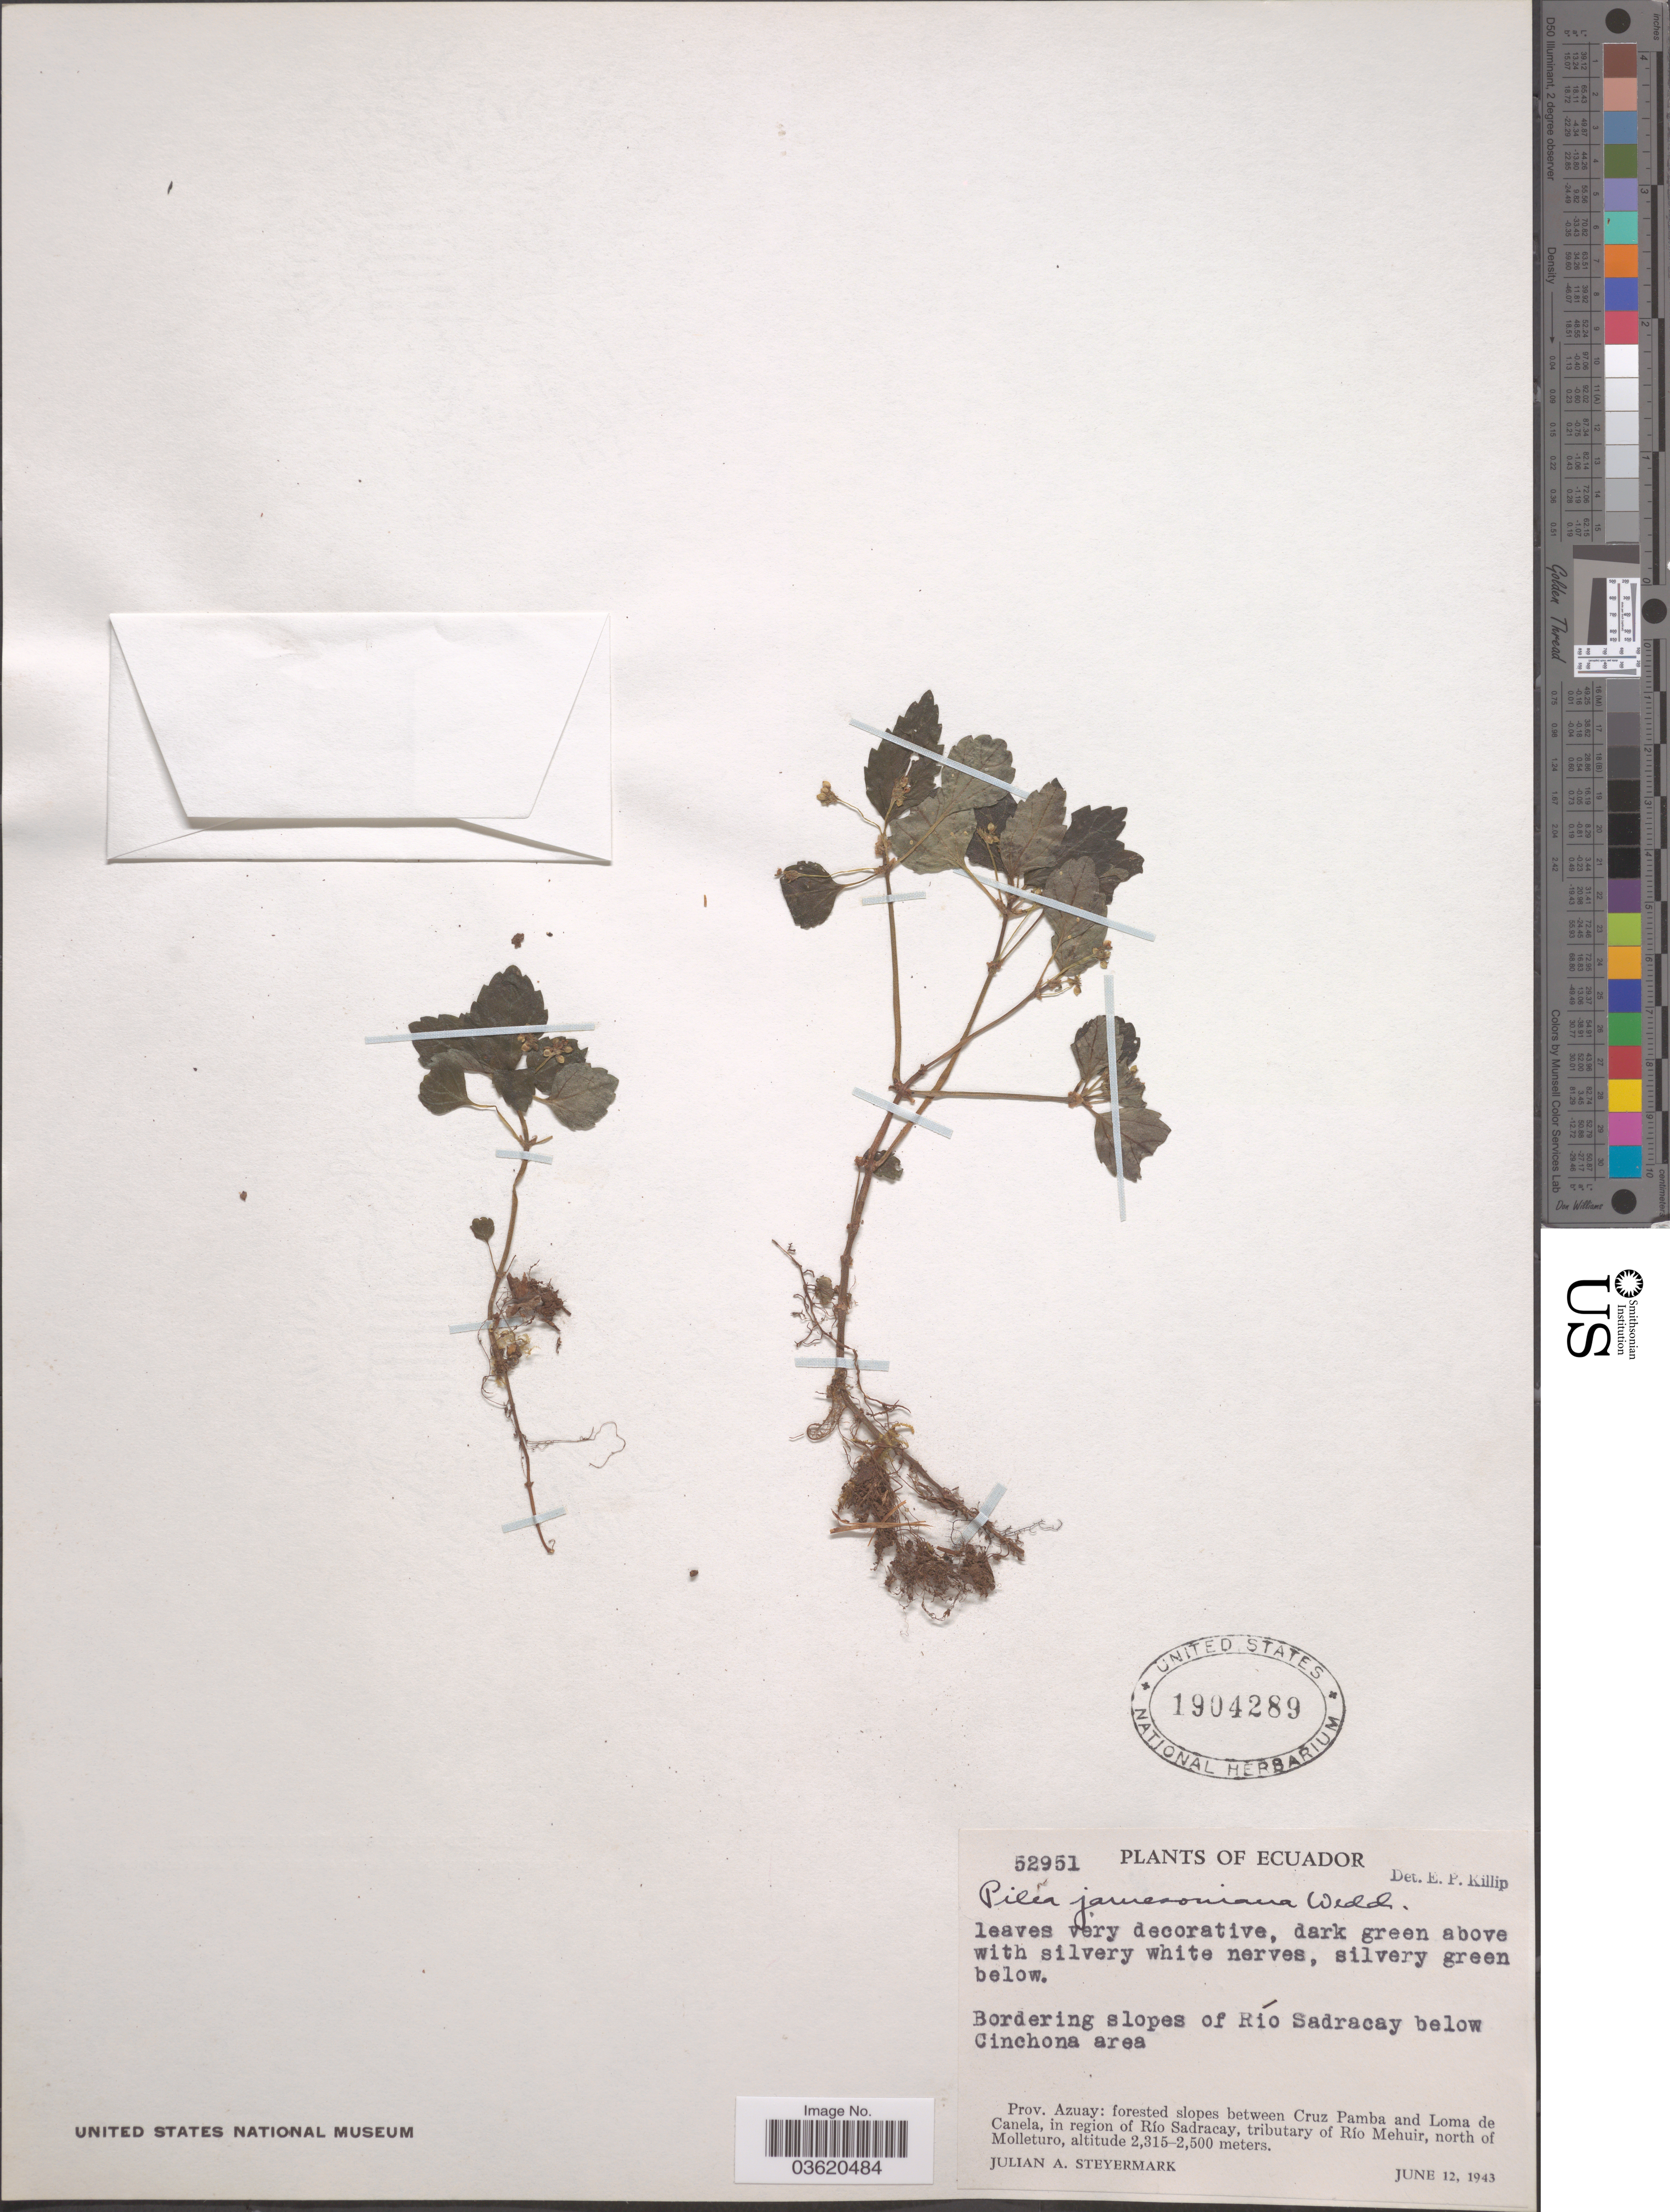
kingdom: Plantae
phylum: Tracheophyta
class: Magnoliopsida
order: Rosales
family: Urticaceae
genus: Pilea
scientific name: Pilea jamesoniana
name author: Wedd.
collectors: J. Steyermark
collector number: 52951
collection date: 1943-06-12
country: Ecuador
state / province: Azuay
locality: Bordering slopes of Río Sadracay below Cinchona area. Forested slopes between Cruz Pamba and Loma de Canela, in region of Río Sadracay, tributary of Río Mehiur, north of Molleturo.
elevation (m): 2315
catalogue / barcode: US 1904289